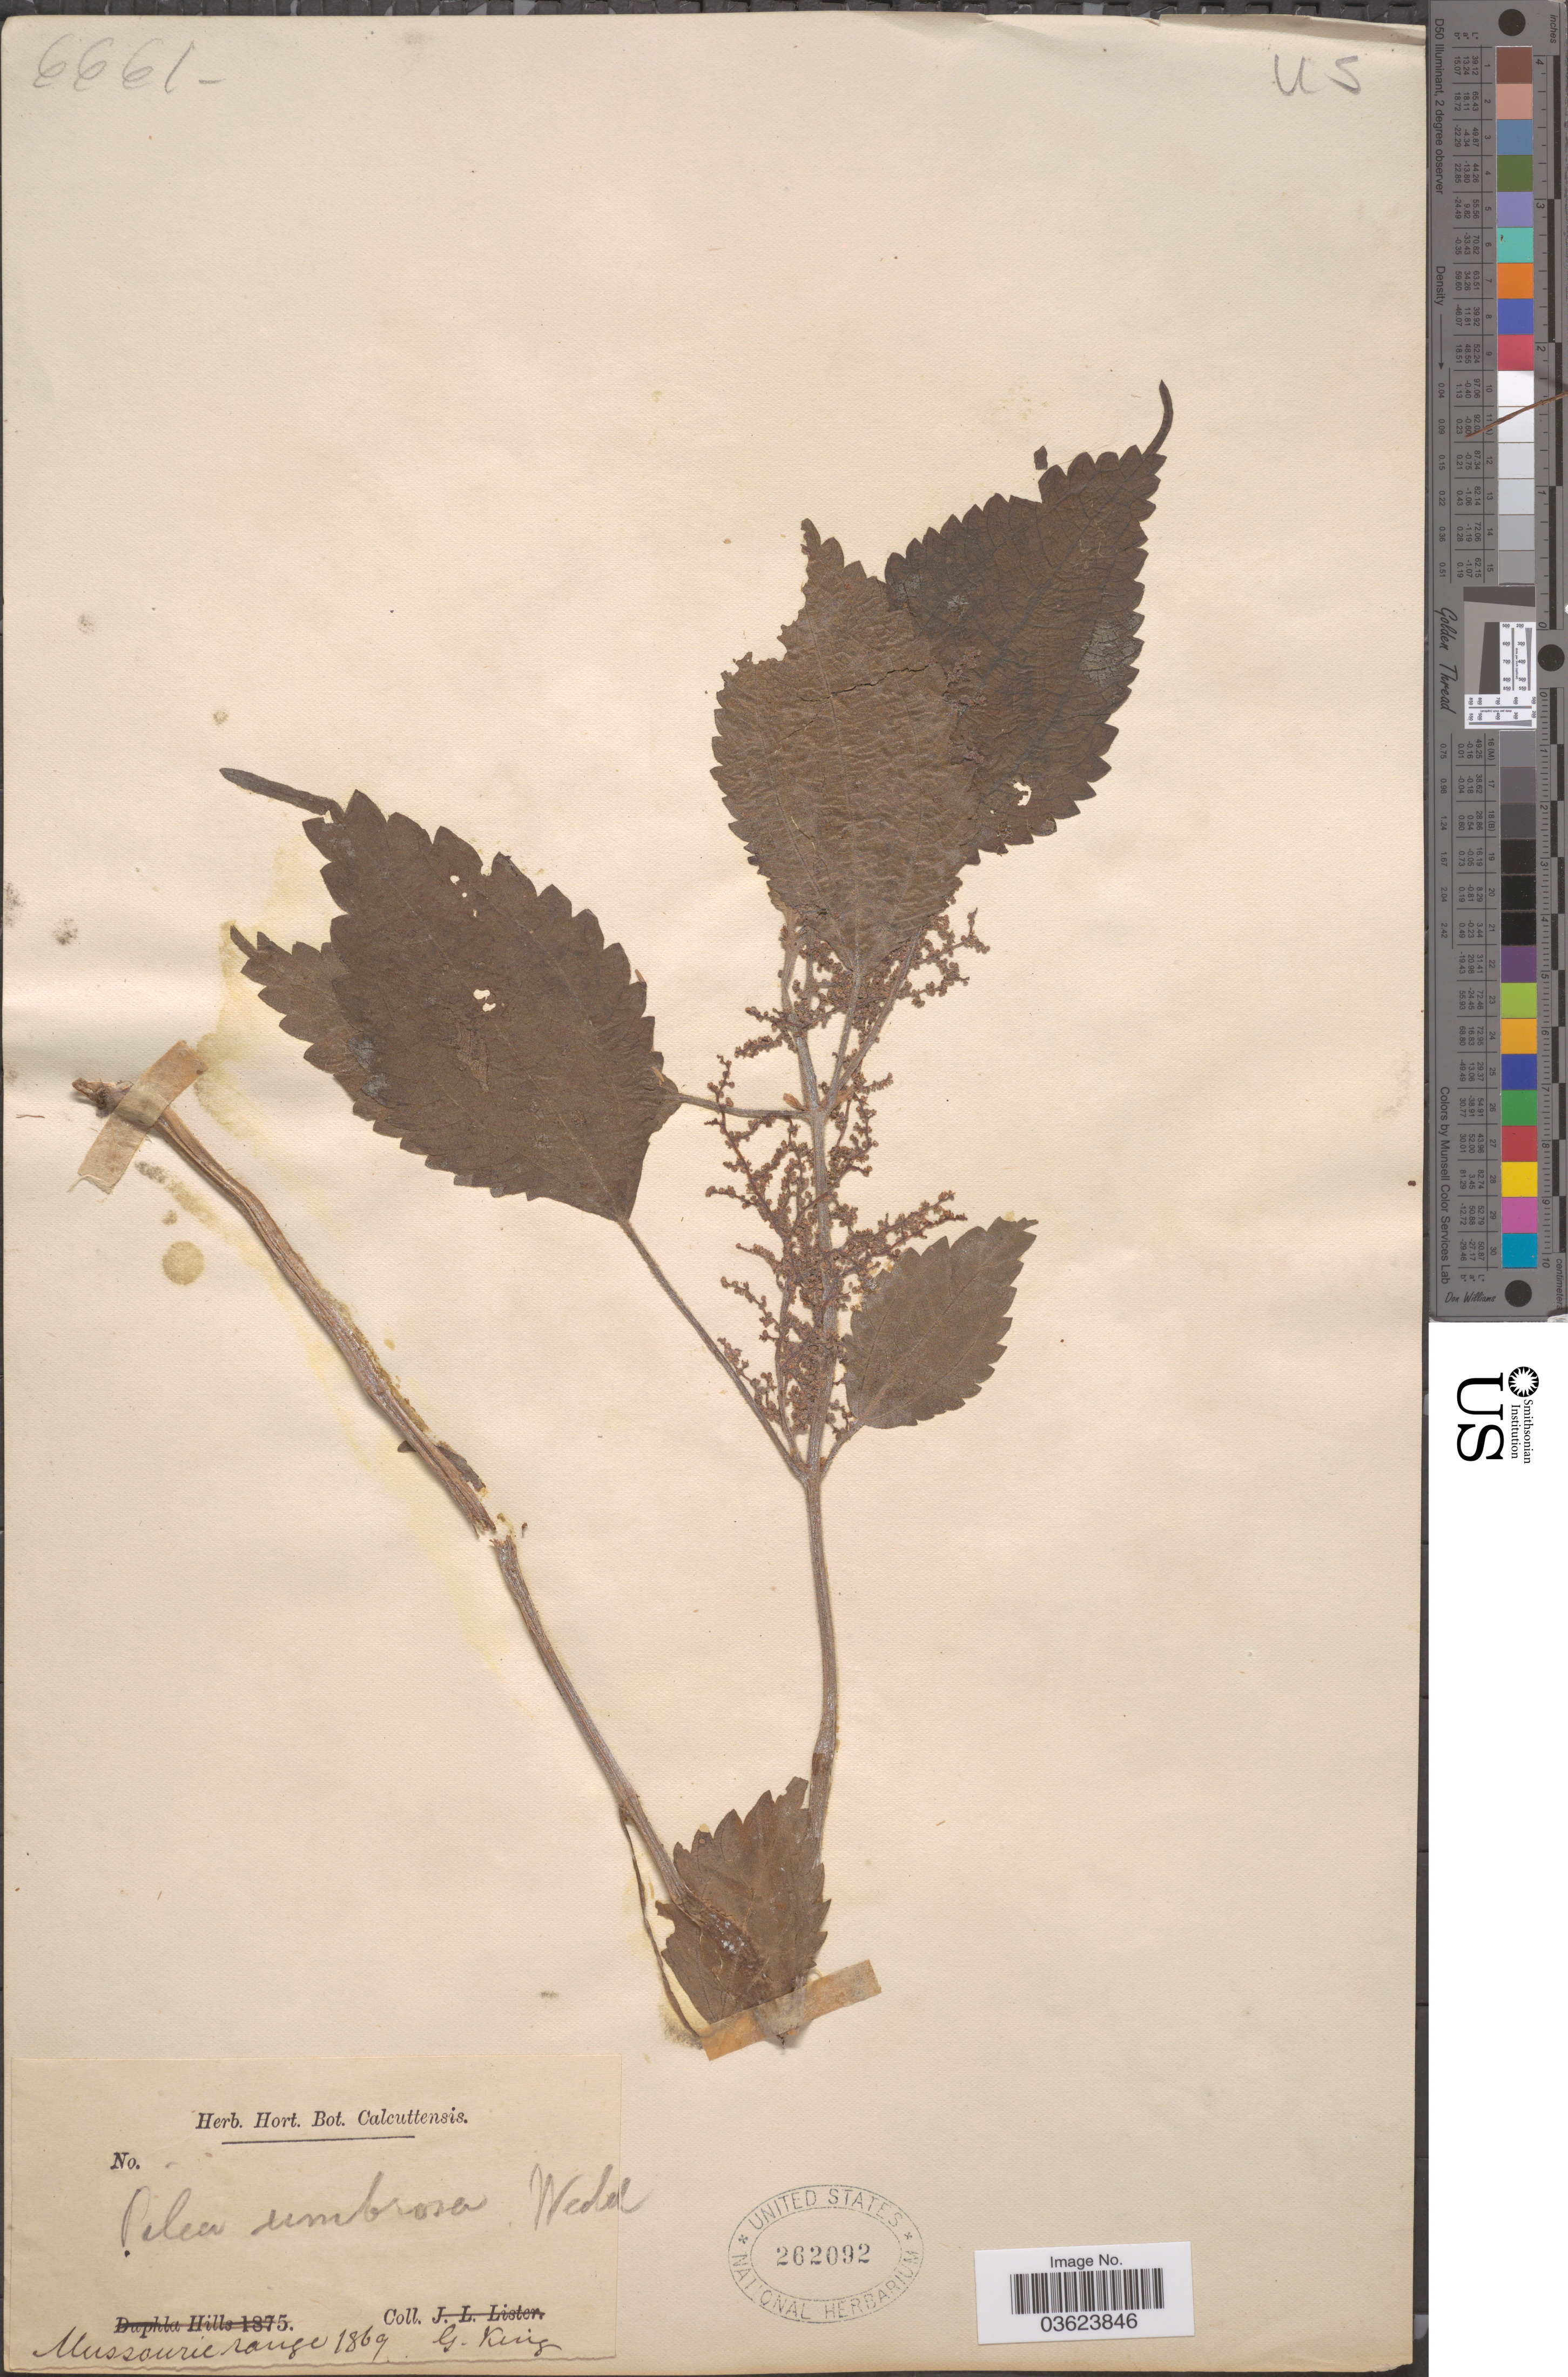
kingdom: Plantae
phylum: Tracheophyta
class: Magnoliopsida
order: Rosales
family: Urticaceae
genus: Pilea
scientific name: Pilea umbrosa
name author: Blume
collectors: G. King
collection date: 1869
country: India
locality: Mussourie range.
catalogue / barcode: US 262092